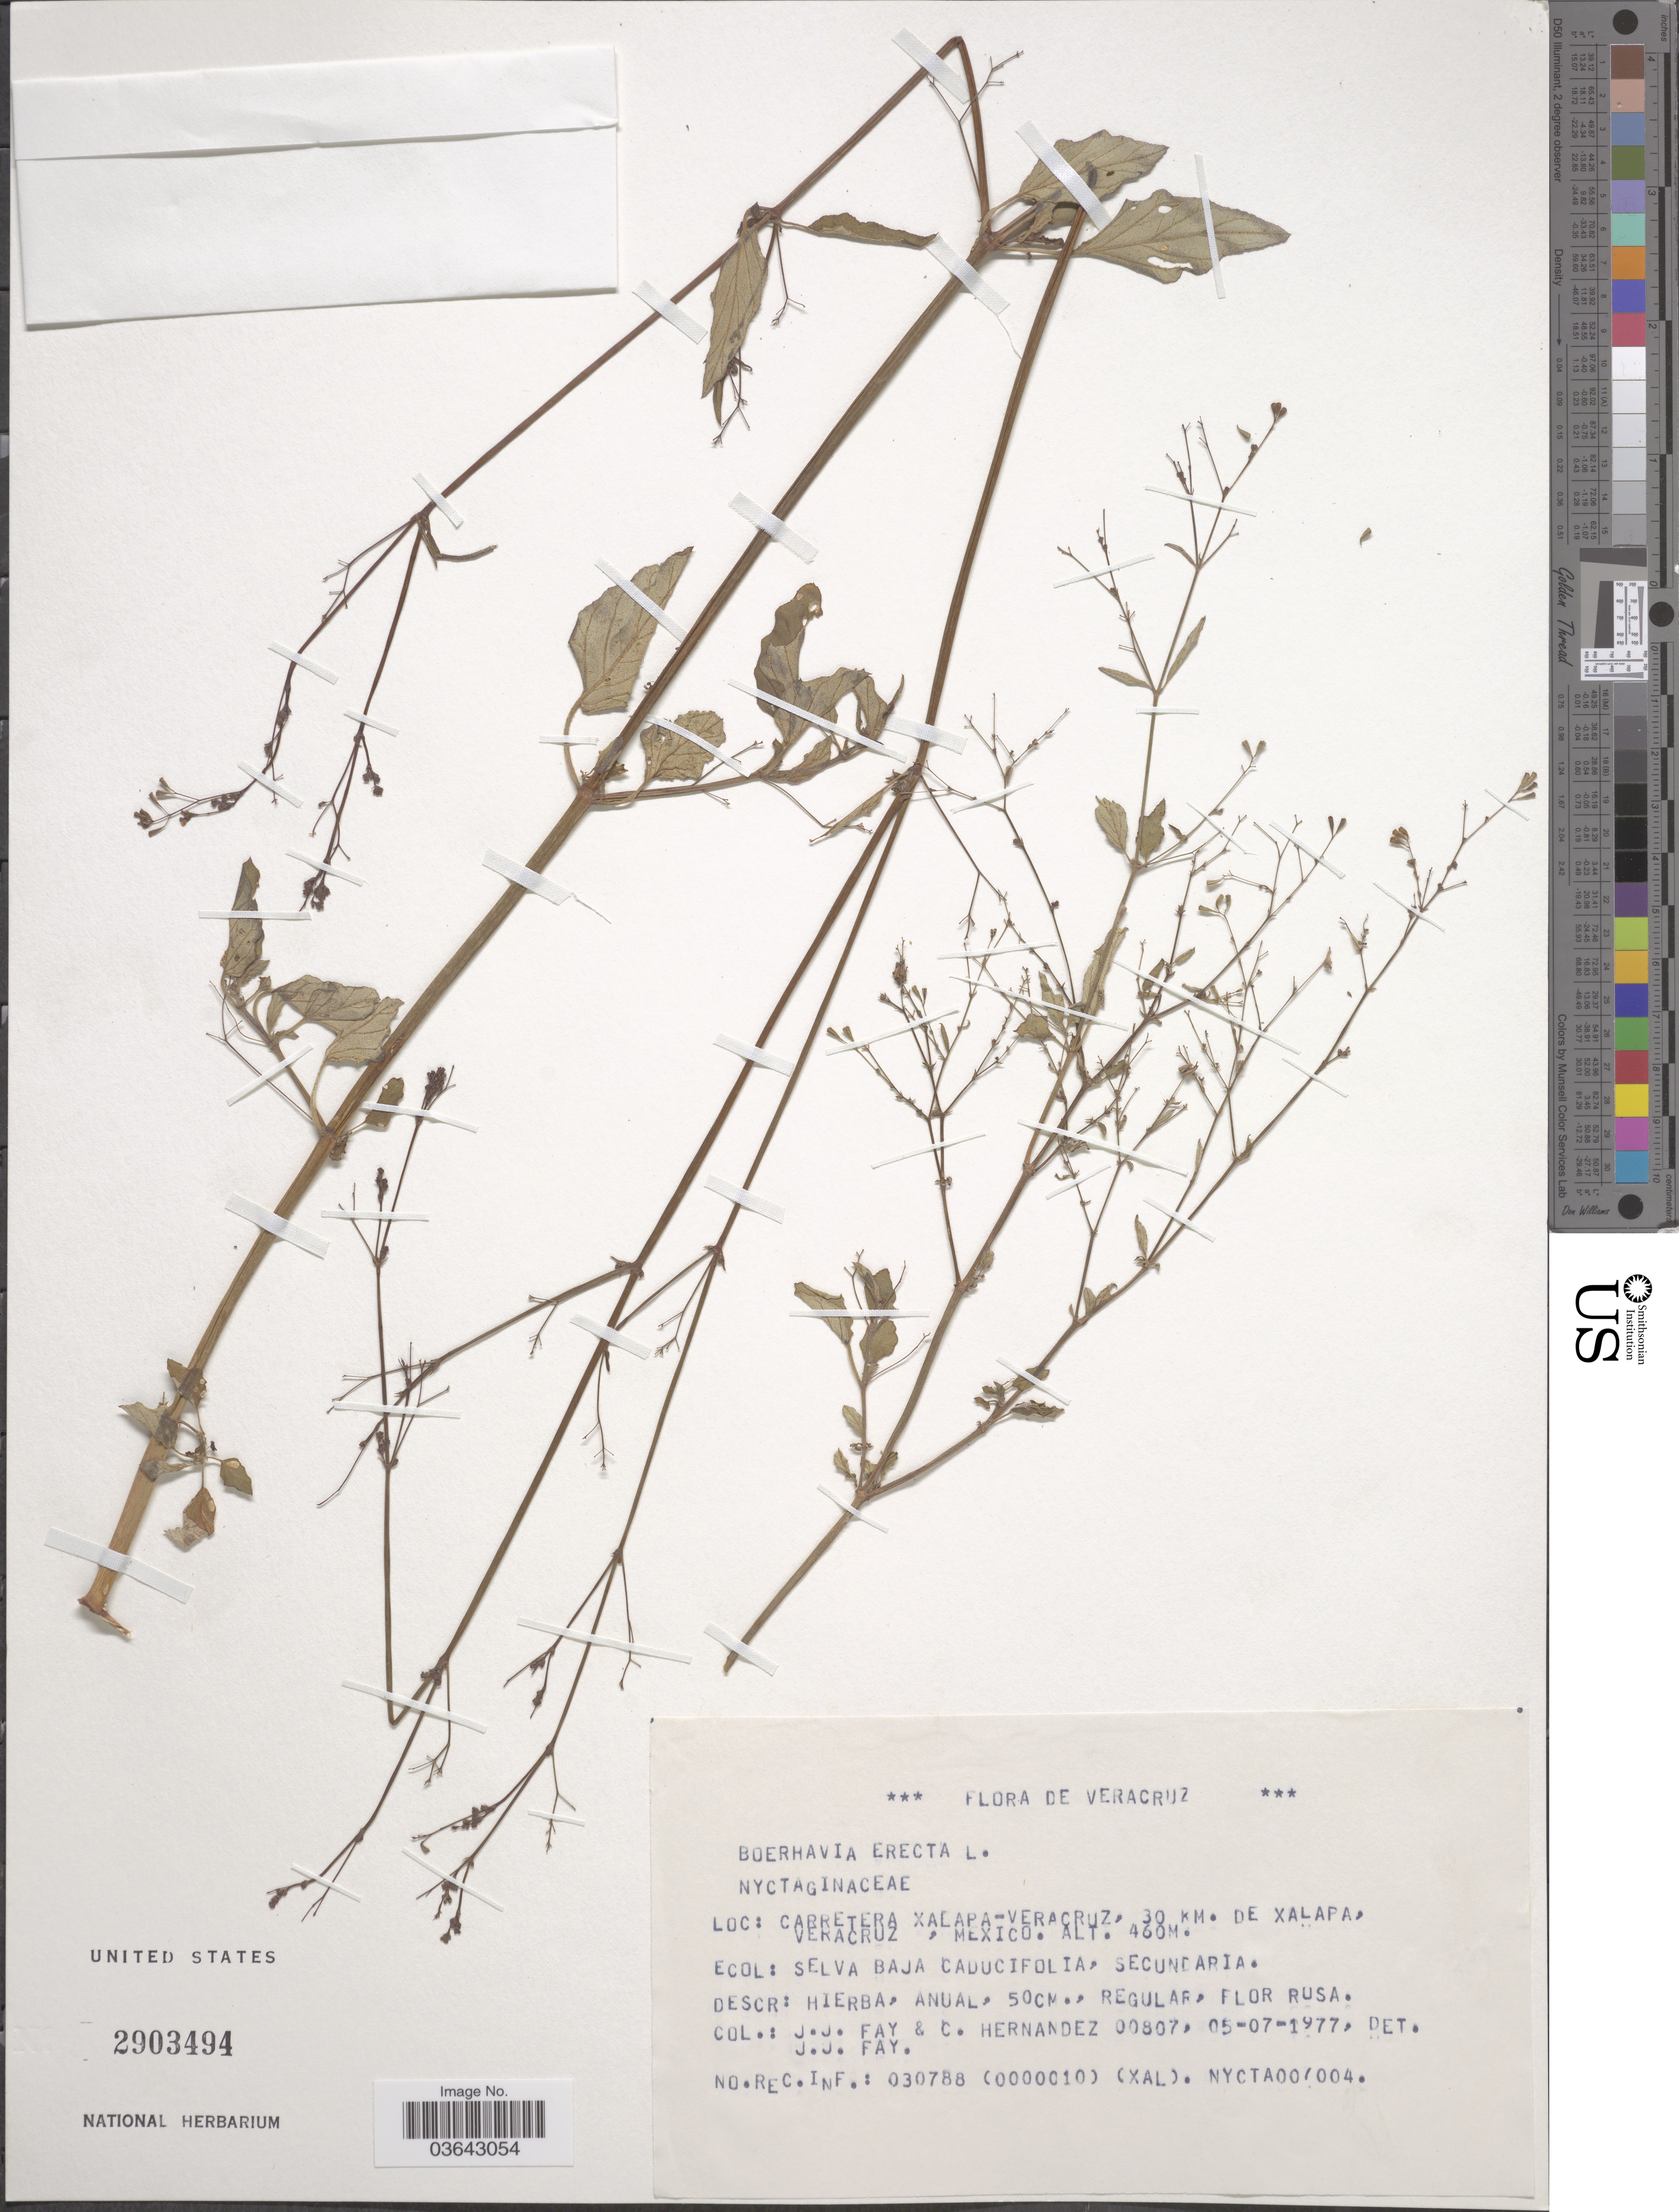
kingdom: Plantae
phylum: Tracheophyta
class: Magnoliopsida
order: Caryophyllales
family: Nyctaginaceae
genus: Boerhavia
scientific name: Boerhavia erecta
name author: L.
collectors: J. Fay & C. Hernandez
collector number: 00807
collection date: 1977-07-05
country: Mexico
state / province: Veracruz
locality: Veracruz. Carretera Xalapa-Veracruz, 30 Km. de Xalapa, Veracruz.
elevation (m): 460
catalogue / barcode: US 2903494